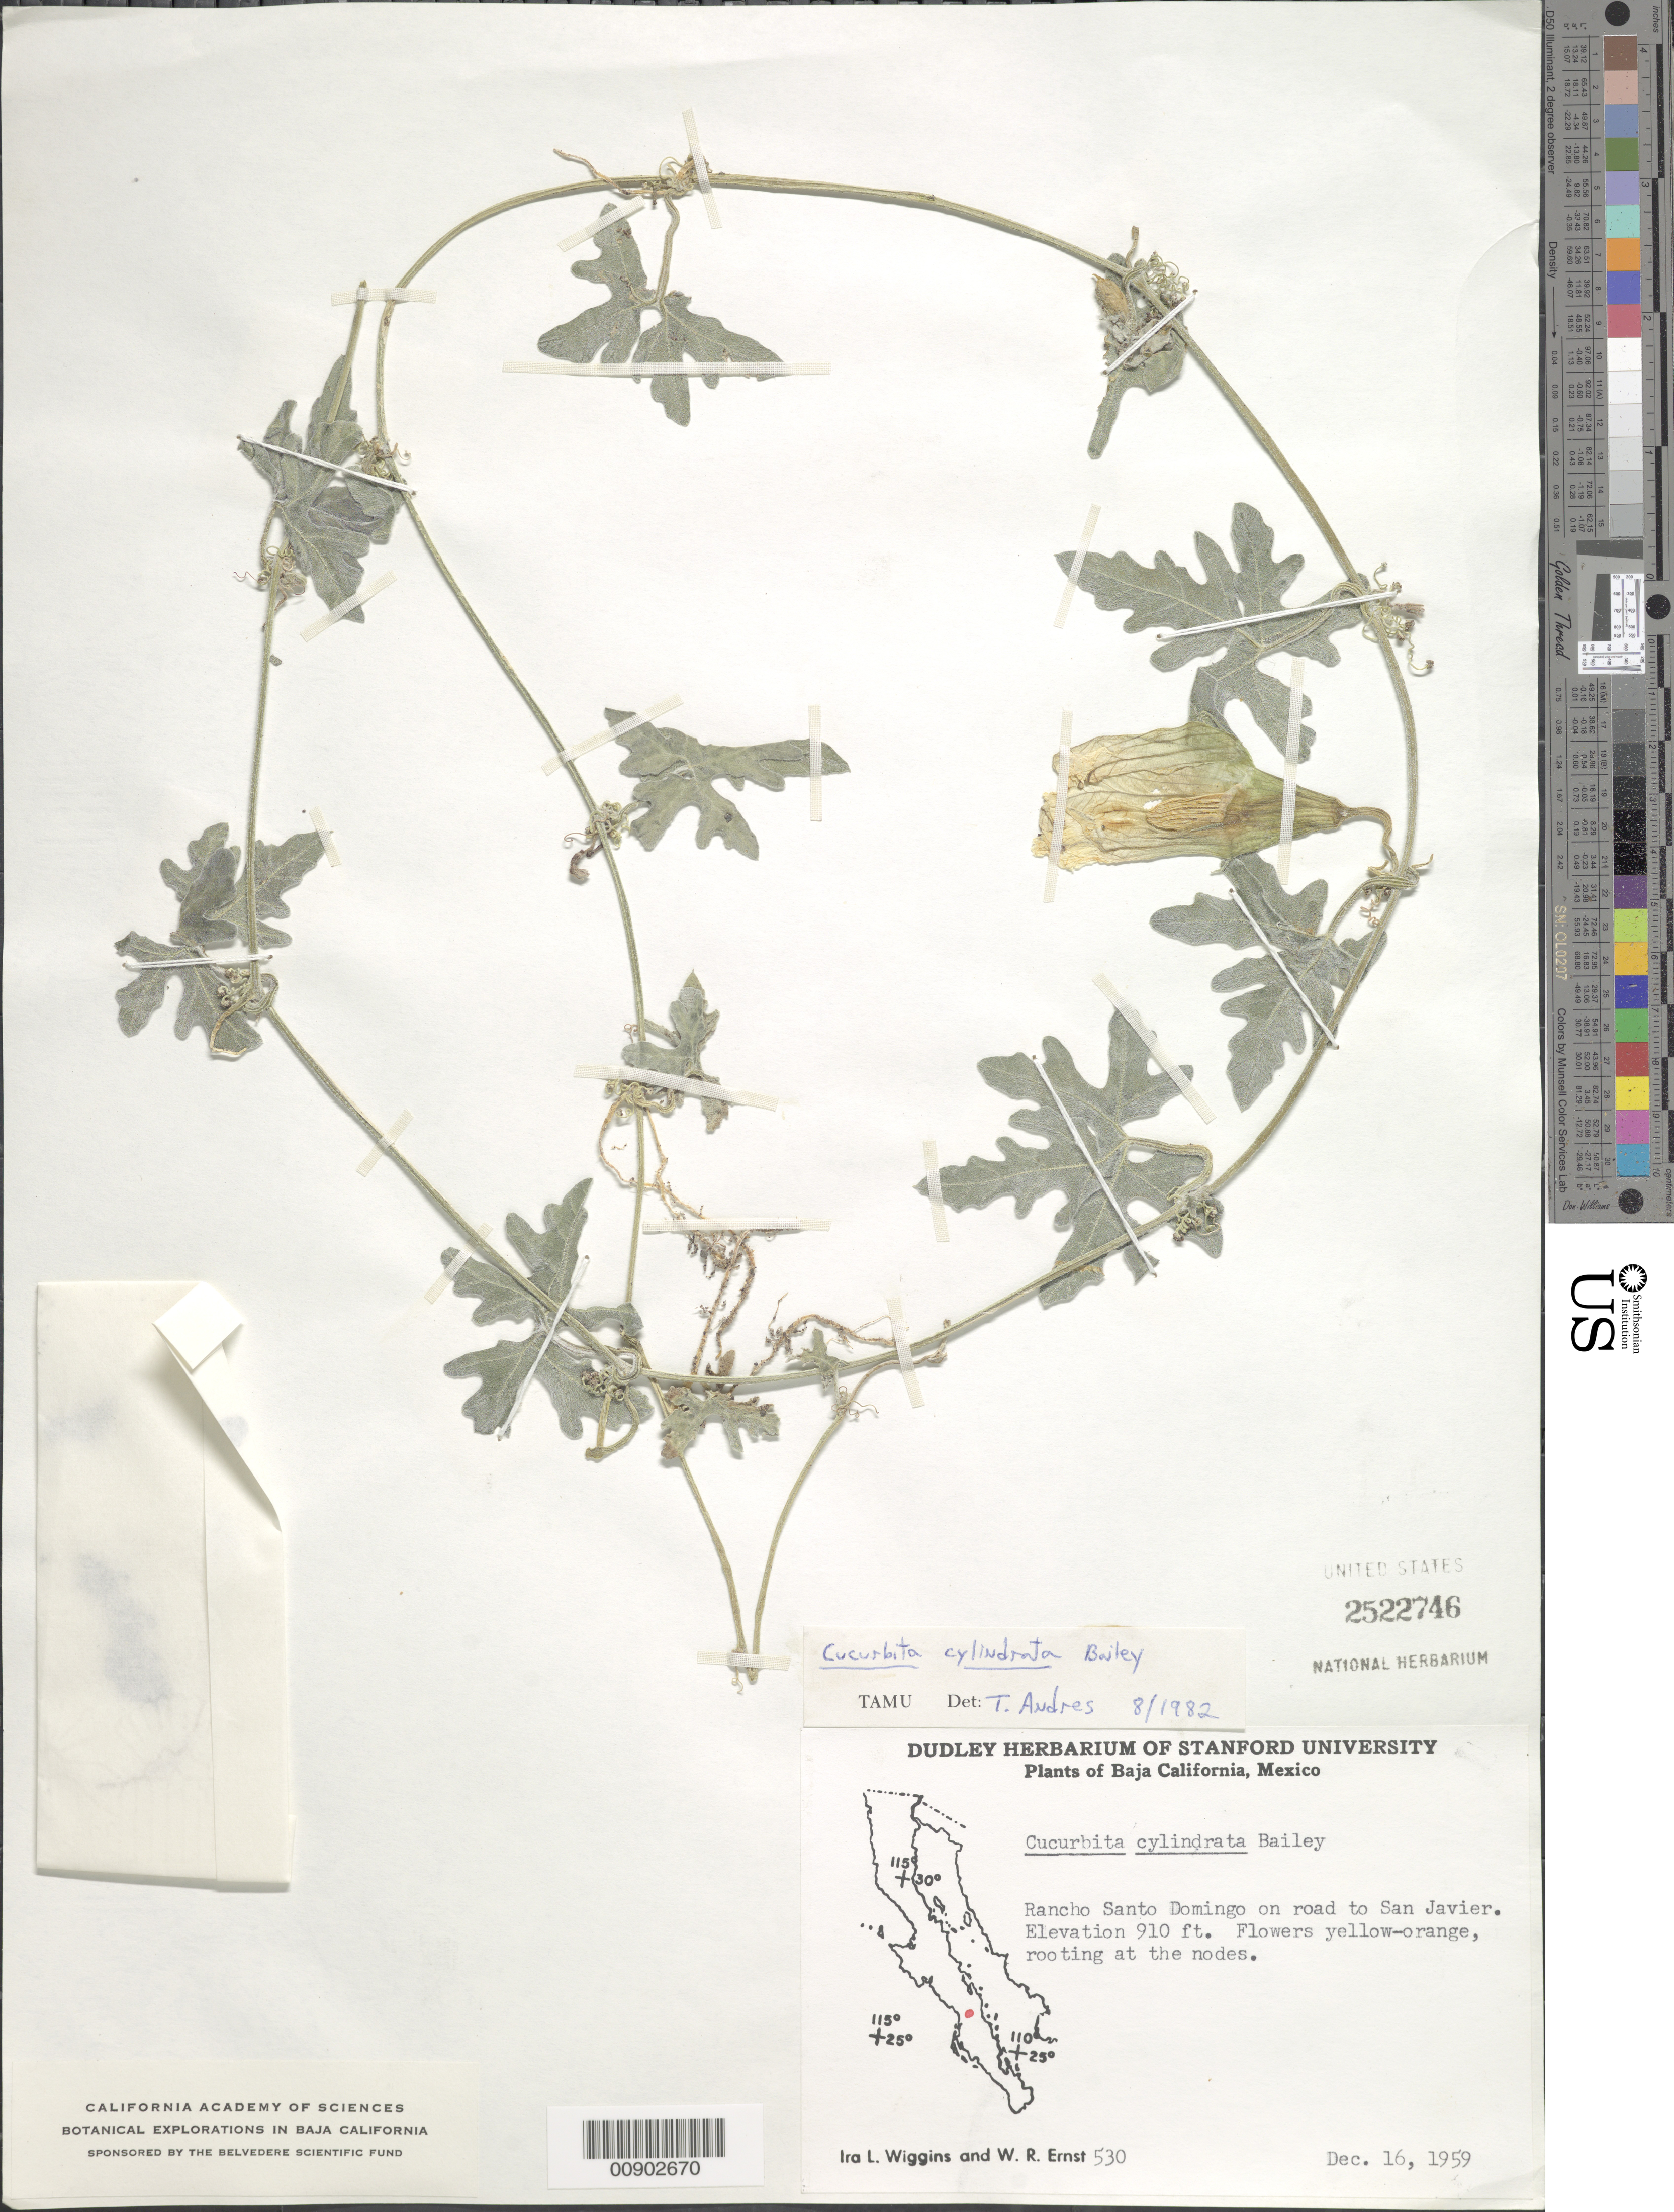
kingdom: Plantae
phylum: Tracheophyta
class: Magnoliopsida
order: Cucurbitales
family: Cucurbitaceae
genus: Cucurbita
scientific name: Cucurbita cylindrata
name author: L.H. Bailey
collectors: I. L. Wiggins & W. R. Ernst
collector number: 530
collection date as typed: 16 Dec 1959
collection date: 1959-12-16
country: Mexico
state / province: Baja California Sur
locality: Rancho Santo Domingo on road to San Javier. Baja California Sur.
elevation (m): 277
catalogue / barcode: US 2522746